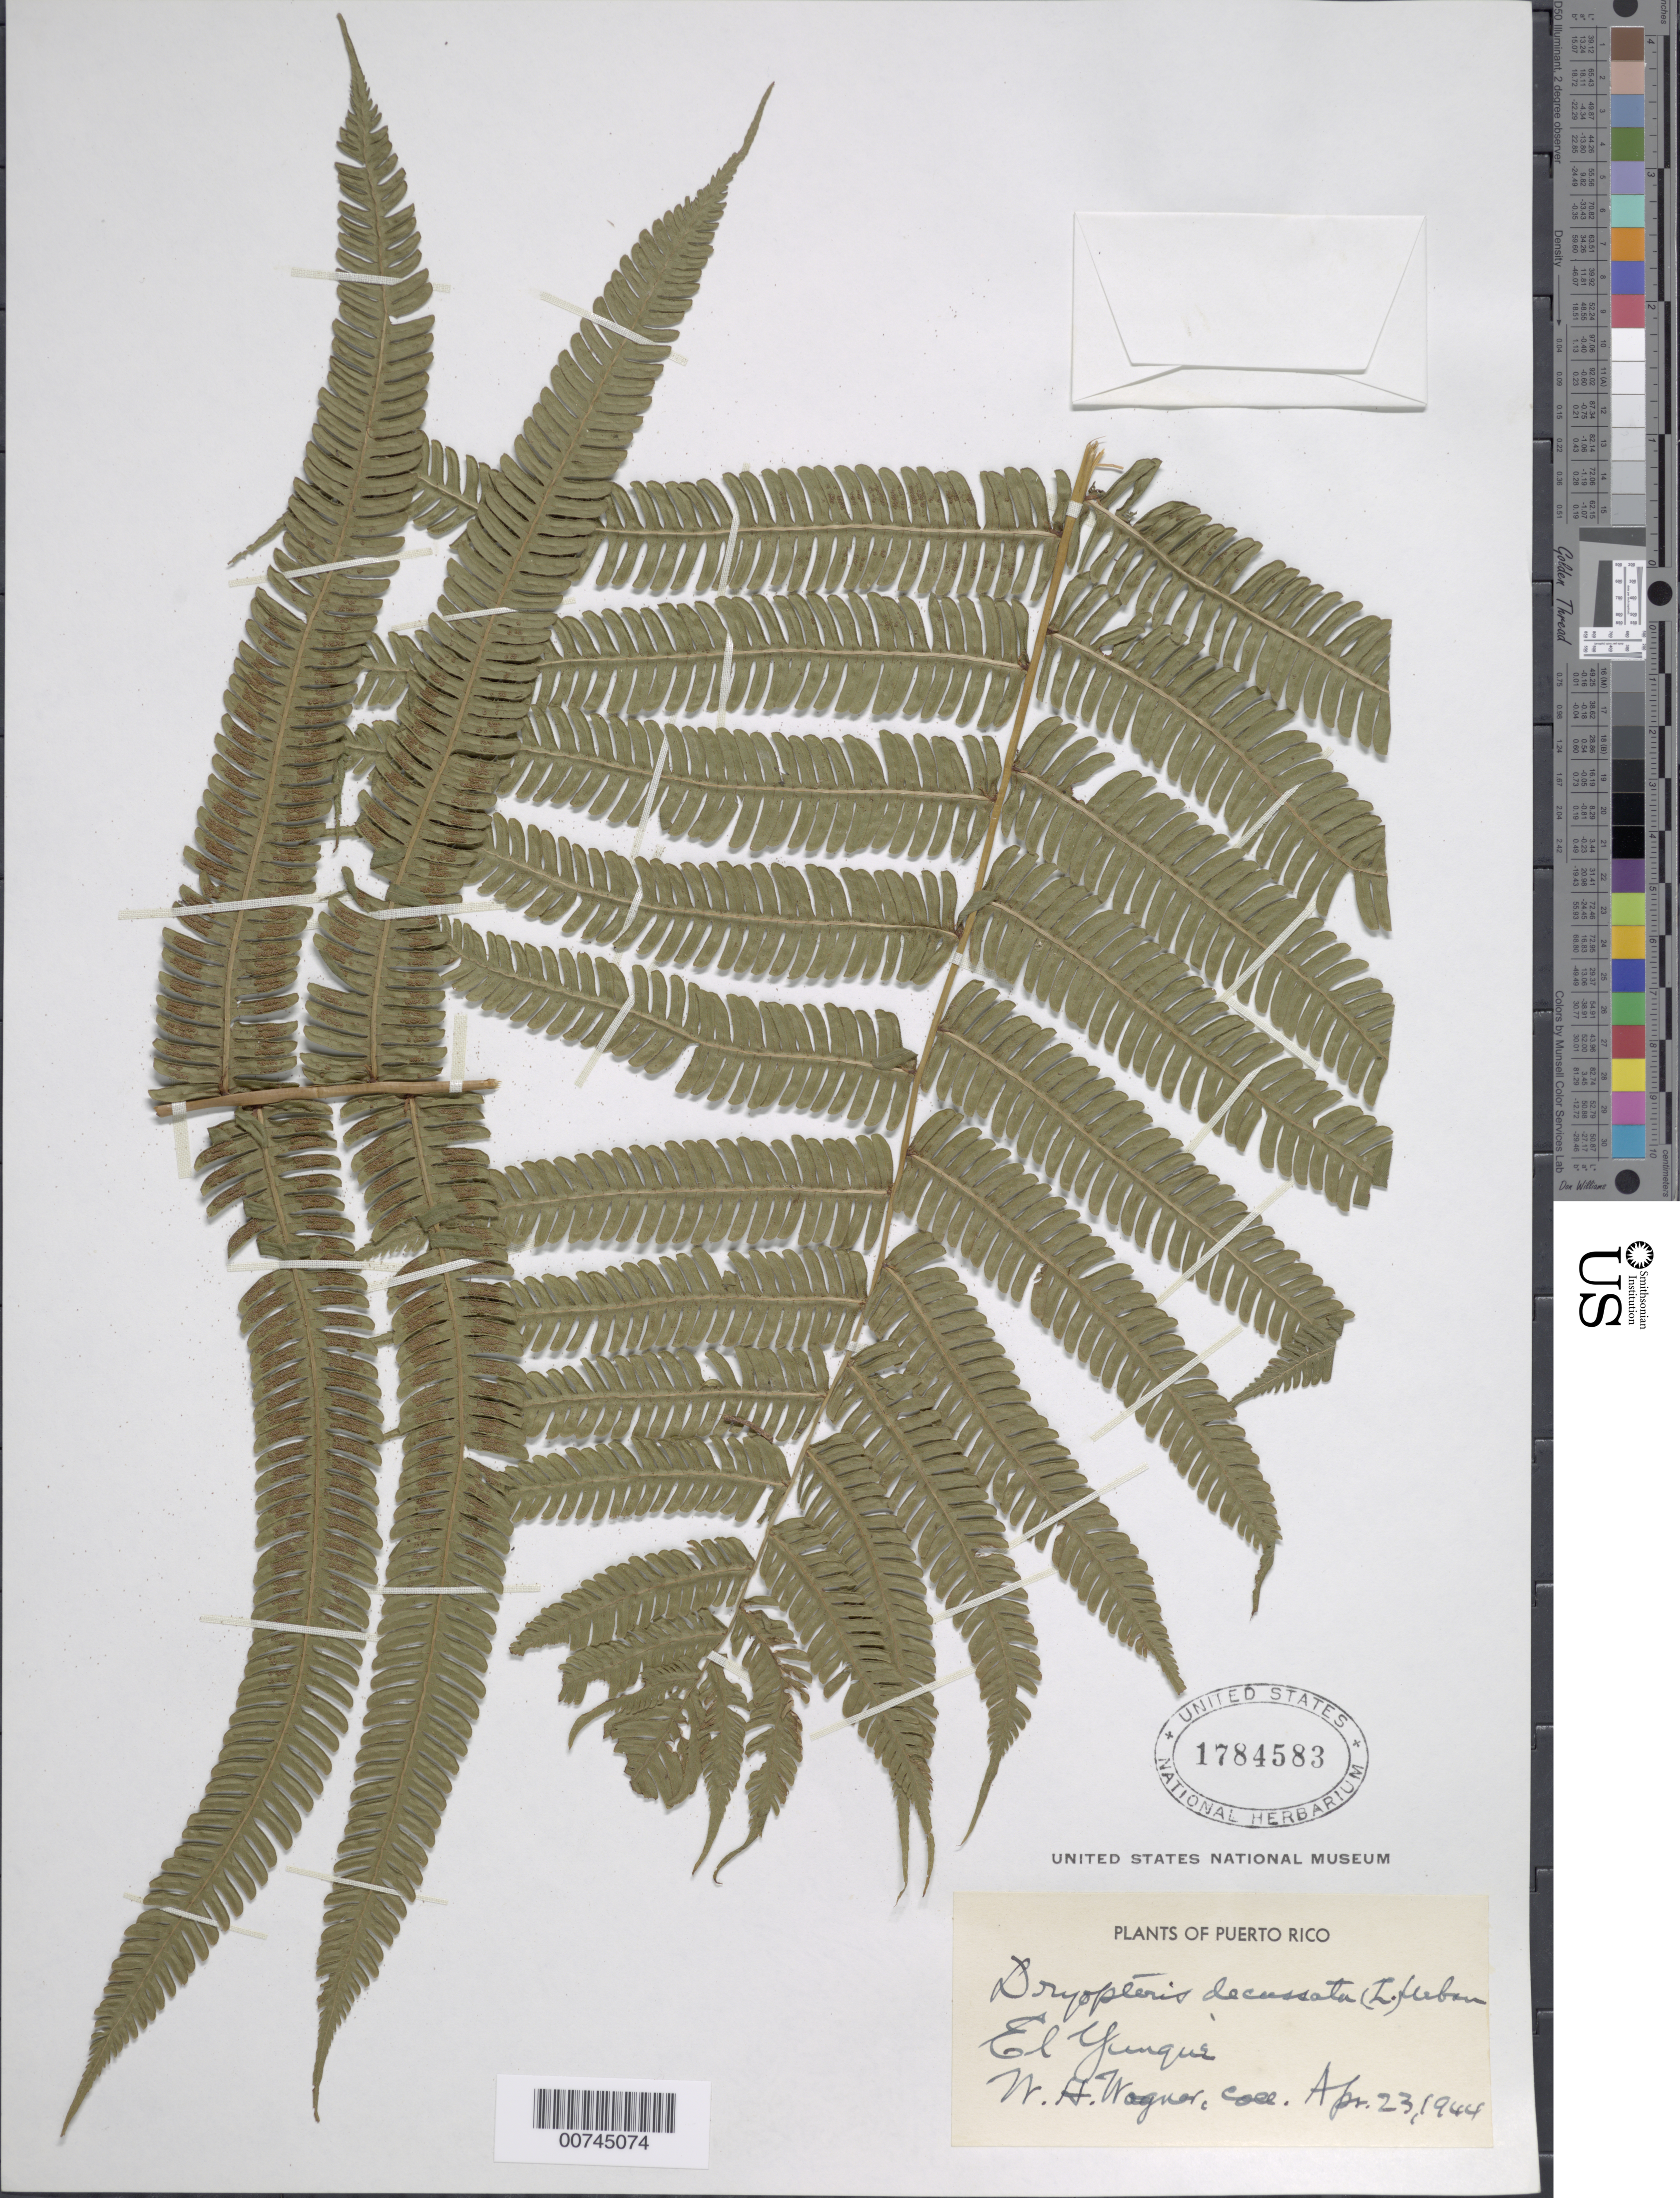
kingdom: Plantae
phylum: Tracheophyta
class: Polypodiopsida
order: Polypodiales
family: Thelypteridaceae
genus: Steiropteris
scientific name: Steiropteris decussata (L.) comb. nov., ined. 2015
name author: (L.)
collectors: W. H. Wagner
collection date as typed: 23 Apr 1944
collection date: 1944-04-23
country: Puerto Rico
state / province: Río Grande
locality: El Yunque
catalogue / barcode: US 1784583